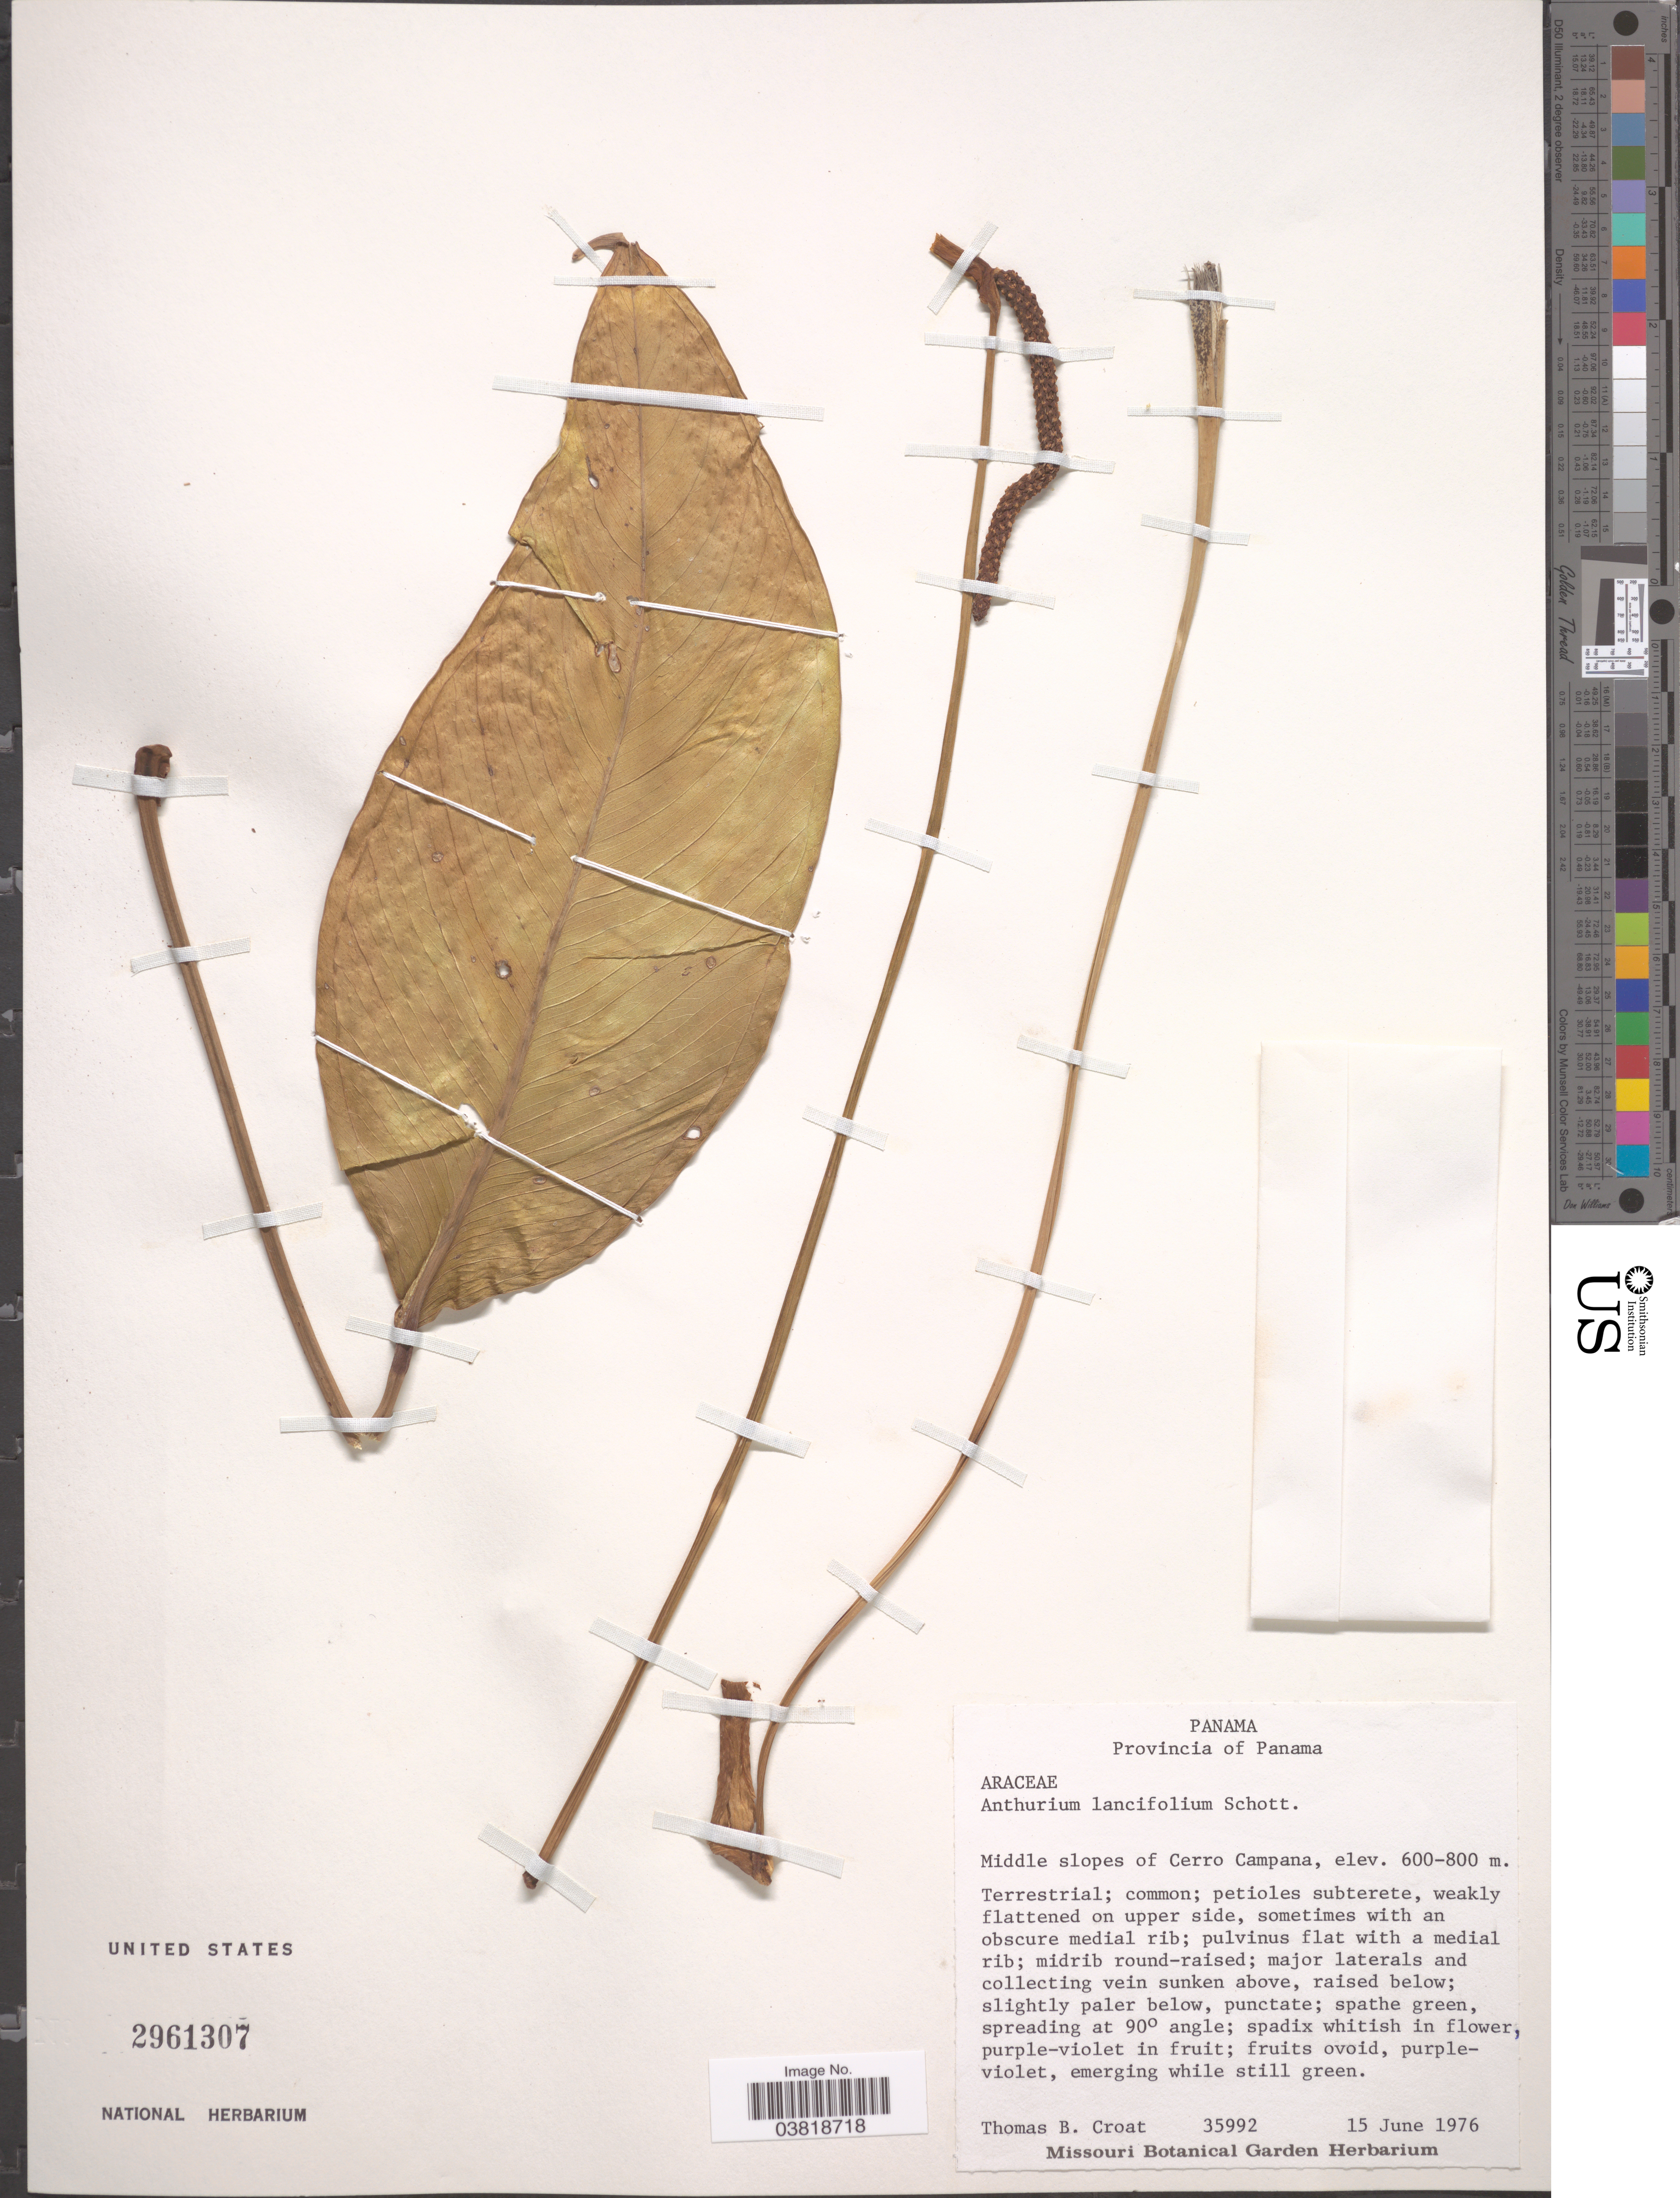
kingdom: Plantae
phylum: Tracheophyta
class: Liliopsida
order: Alismatales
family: Araceae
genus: Anthurium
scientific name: Anthurium lancifolium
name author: Schott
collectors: T. B. Croat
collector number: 35992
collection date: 1976-06-15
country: Panama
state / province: Panamá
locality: Middle slopes of Cerro Campana.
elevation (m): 600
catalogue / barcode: US 2961307